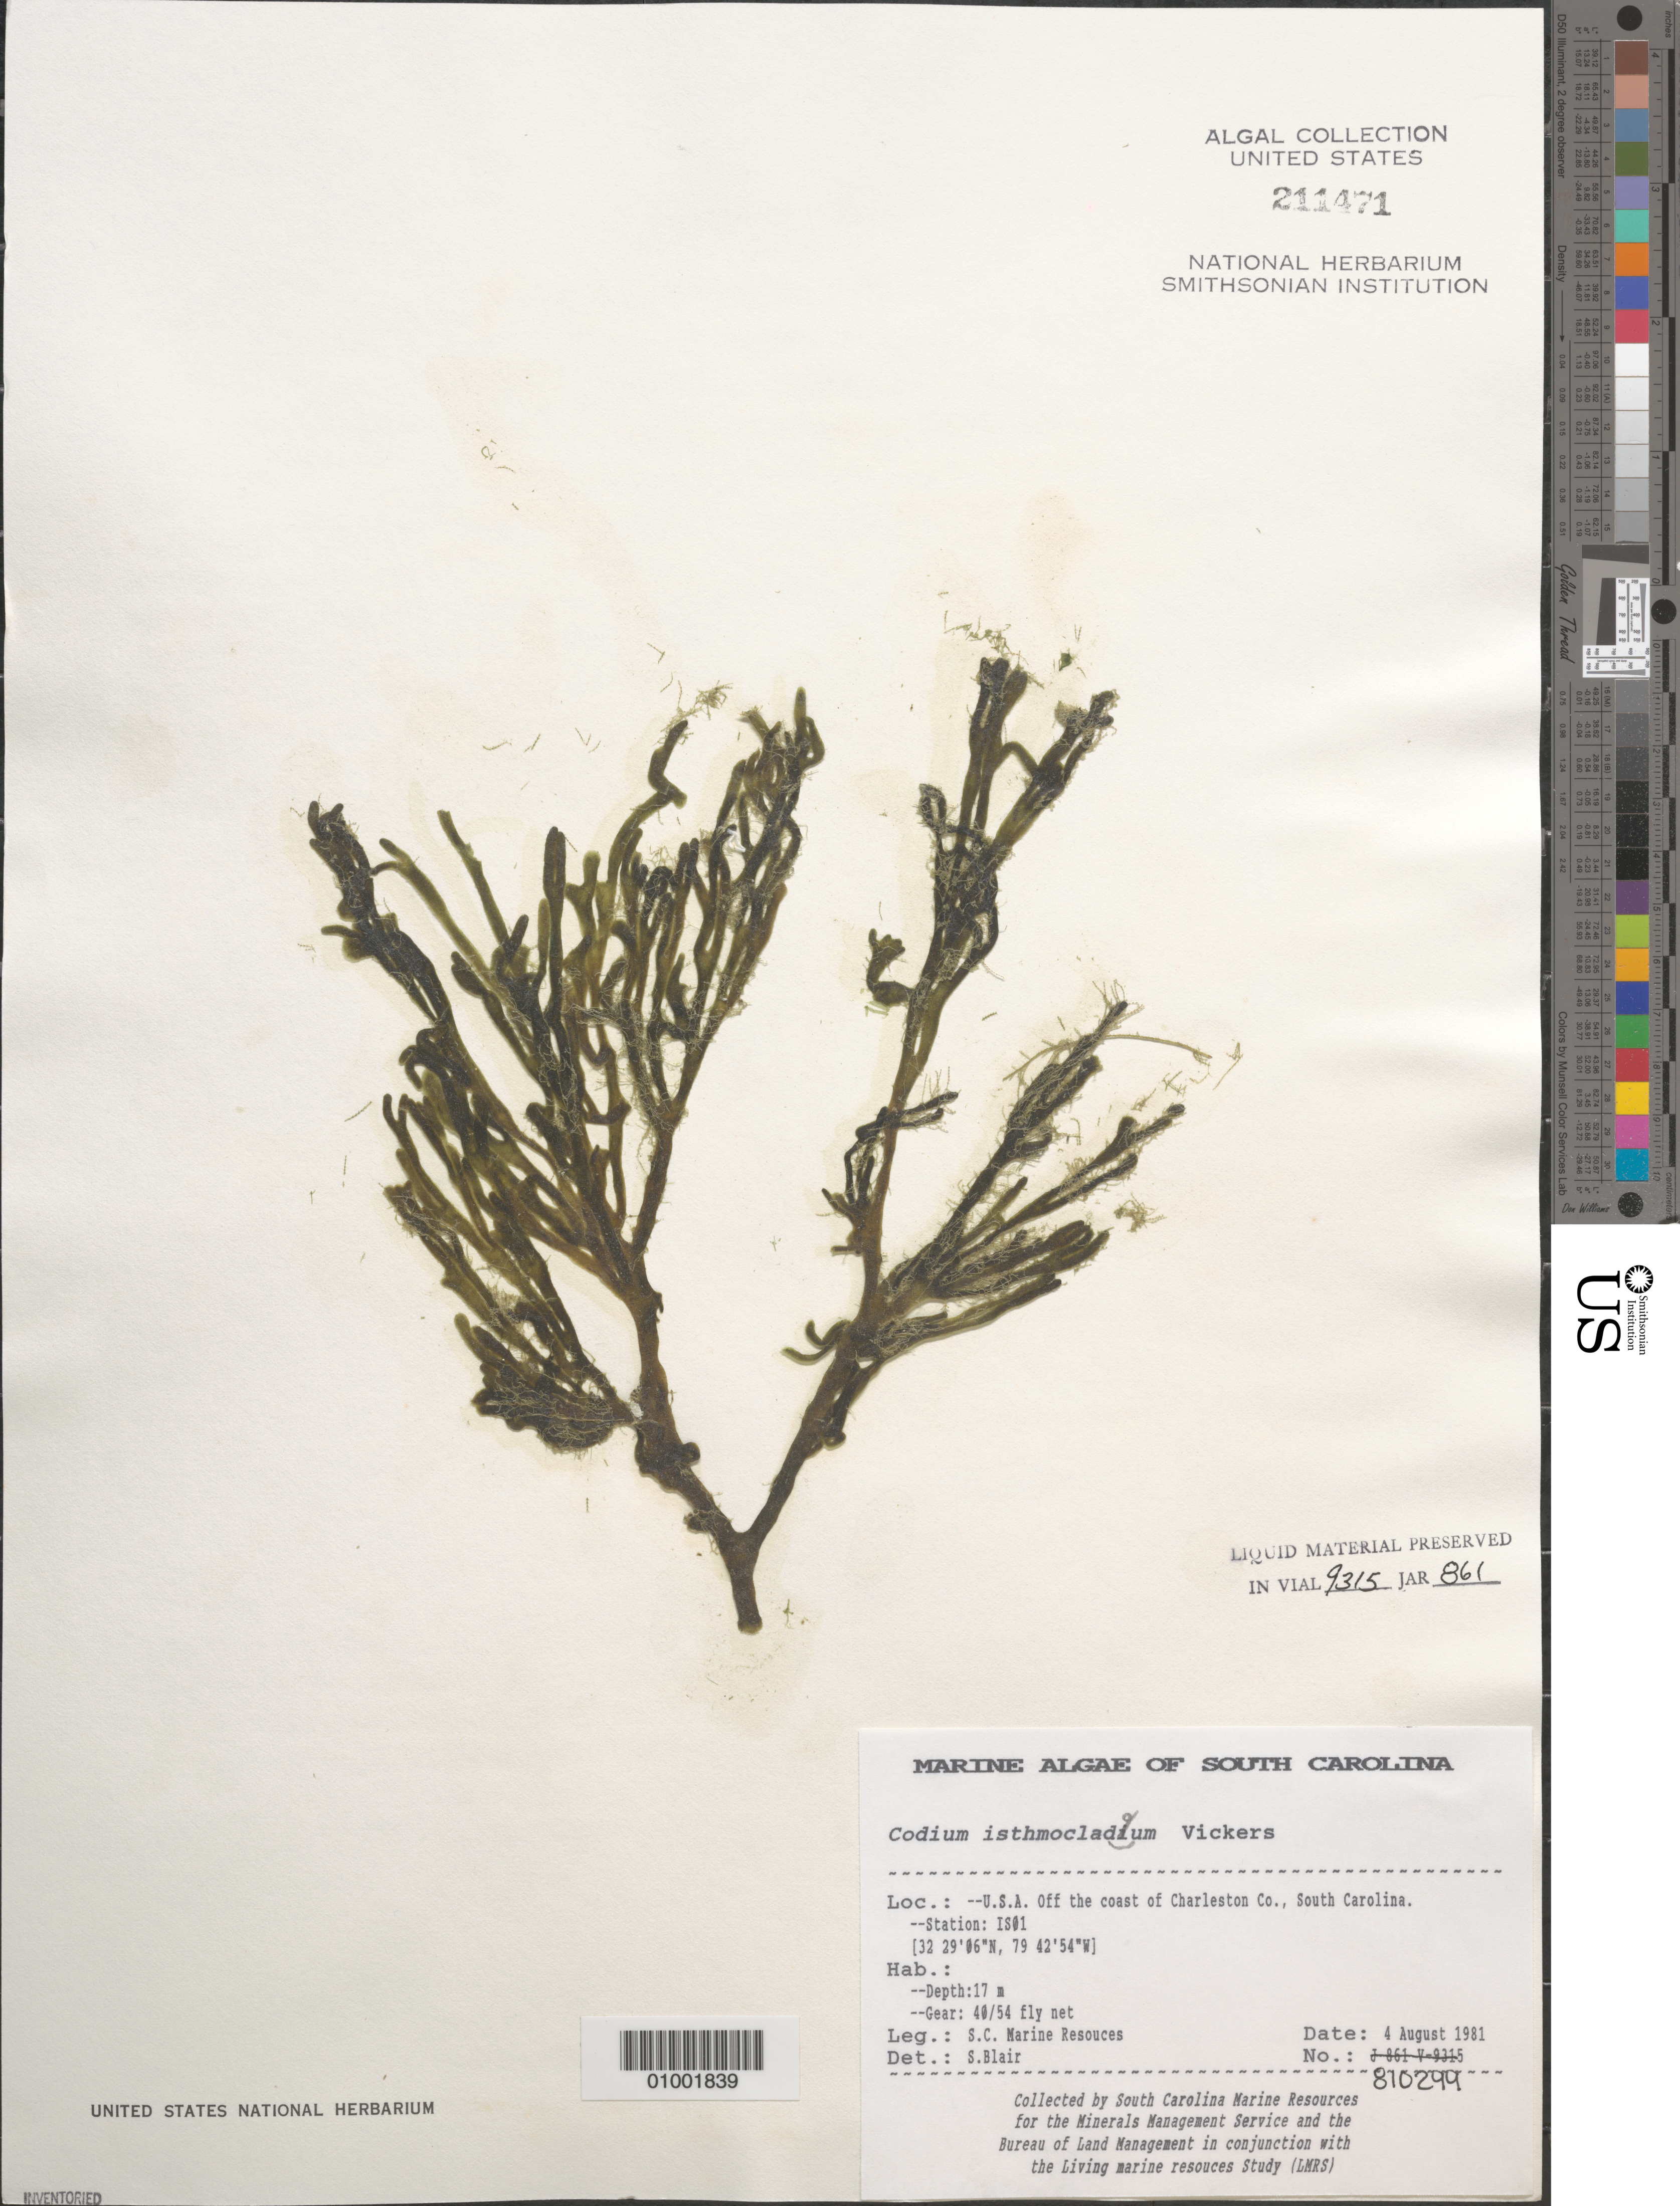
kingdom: Plantae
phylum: Chlorophyta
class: Ulvophyceae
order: Bryopsidales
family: Codiaceae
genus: Codium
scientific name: Codium isthmocladum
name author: Vickers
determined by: Blair, S. M.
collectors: South Carolina Marine Resources for BLM/MMS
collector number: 810299 (Station IS01)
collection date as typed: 04 Aug 1981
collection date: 1981-08-04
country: United States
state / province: South Carolina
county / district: Charleston County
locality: Off coast of Charleston County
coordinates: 32 29'06"N, 79 42'54"W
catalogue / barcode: US 211471